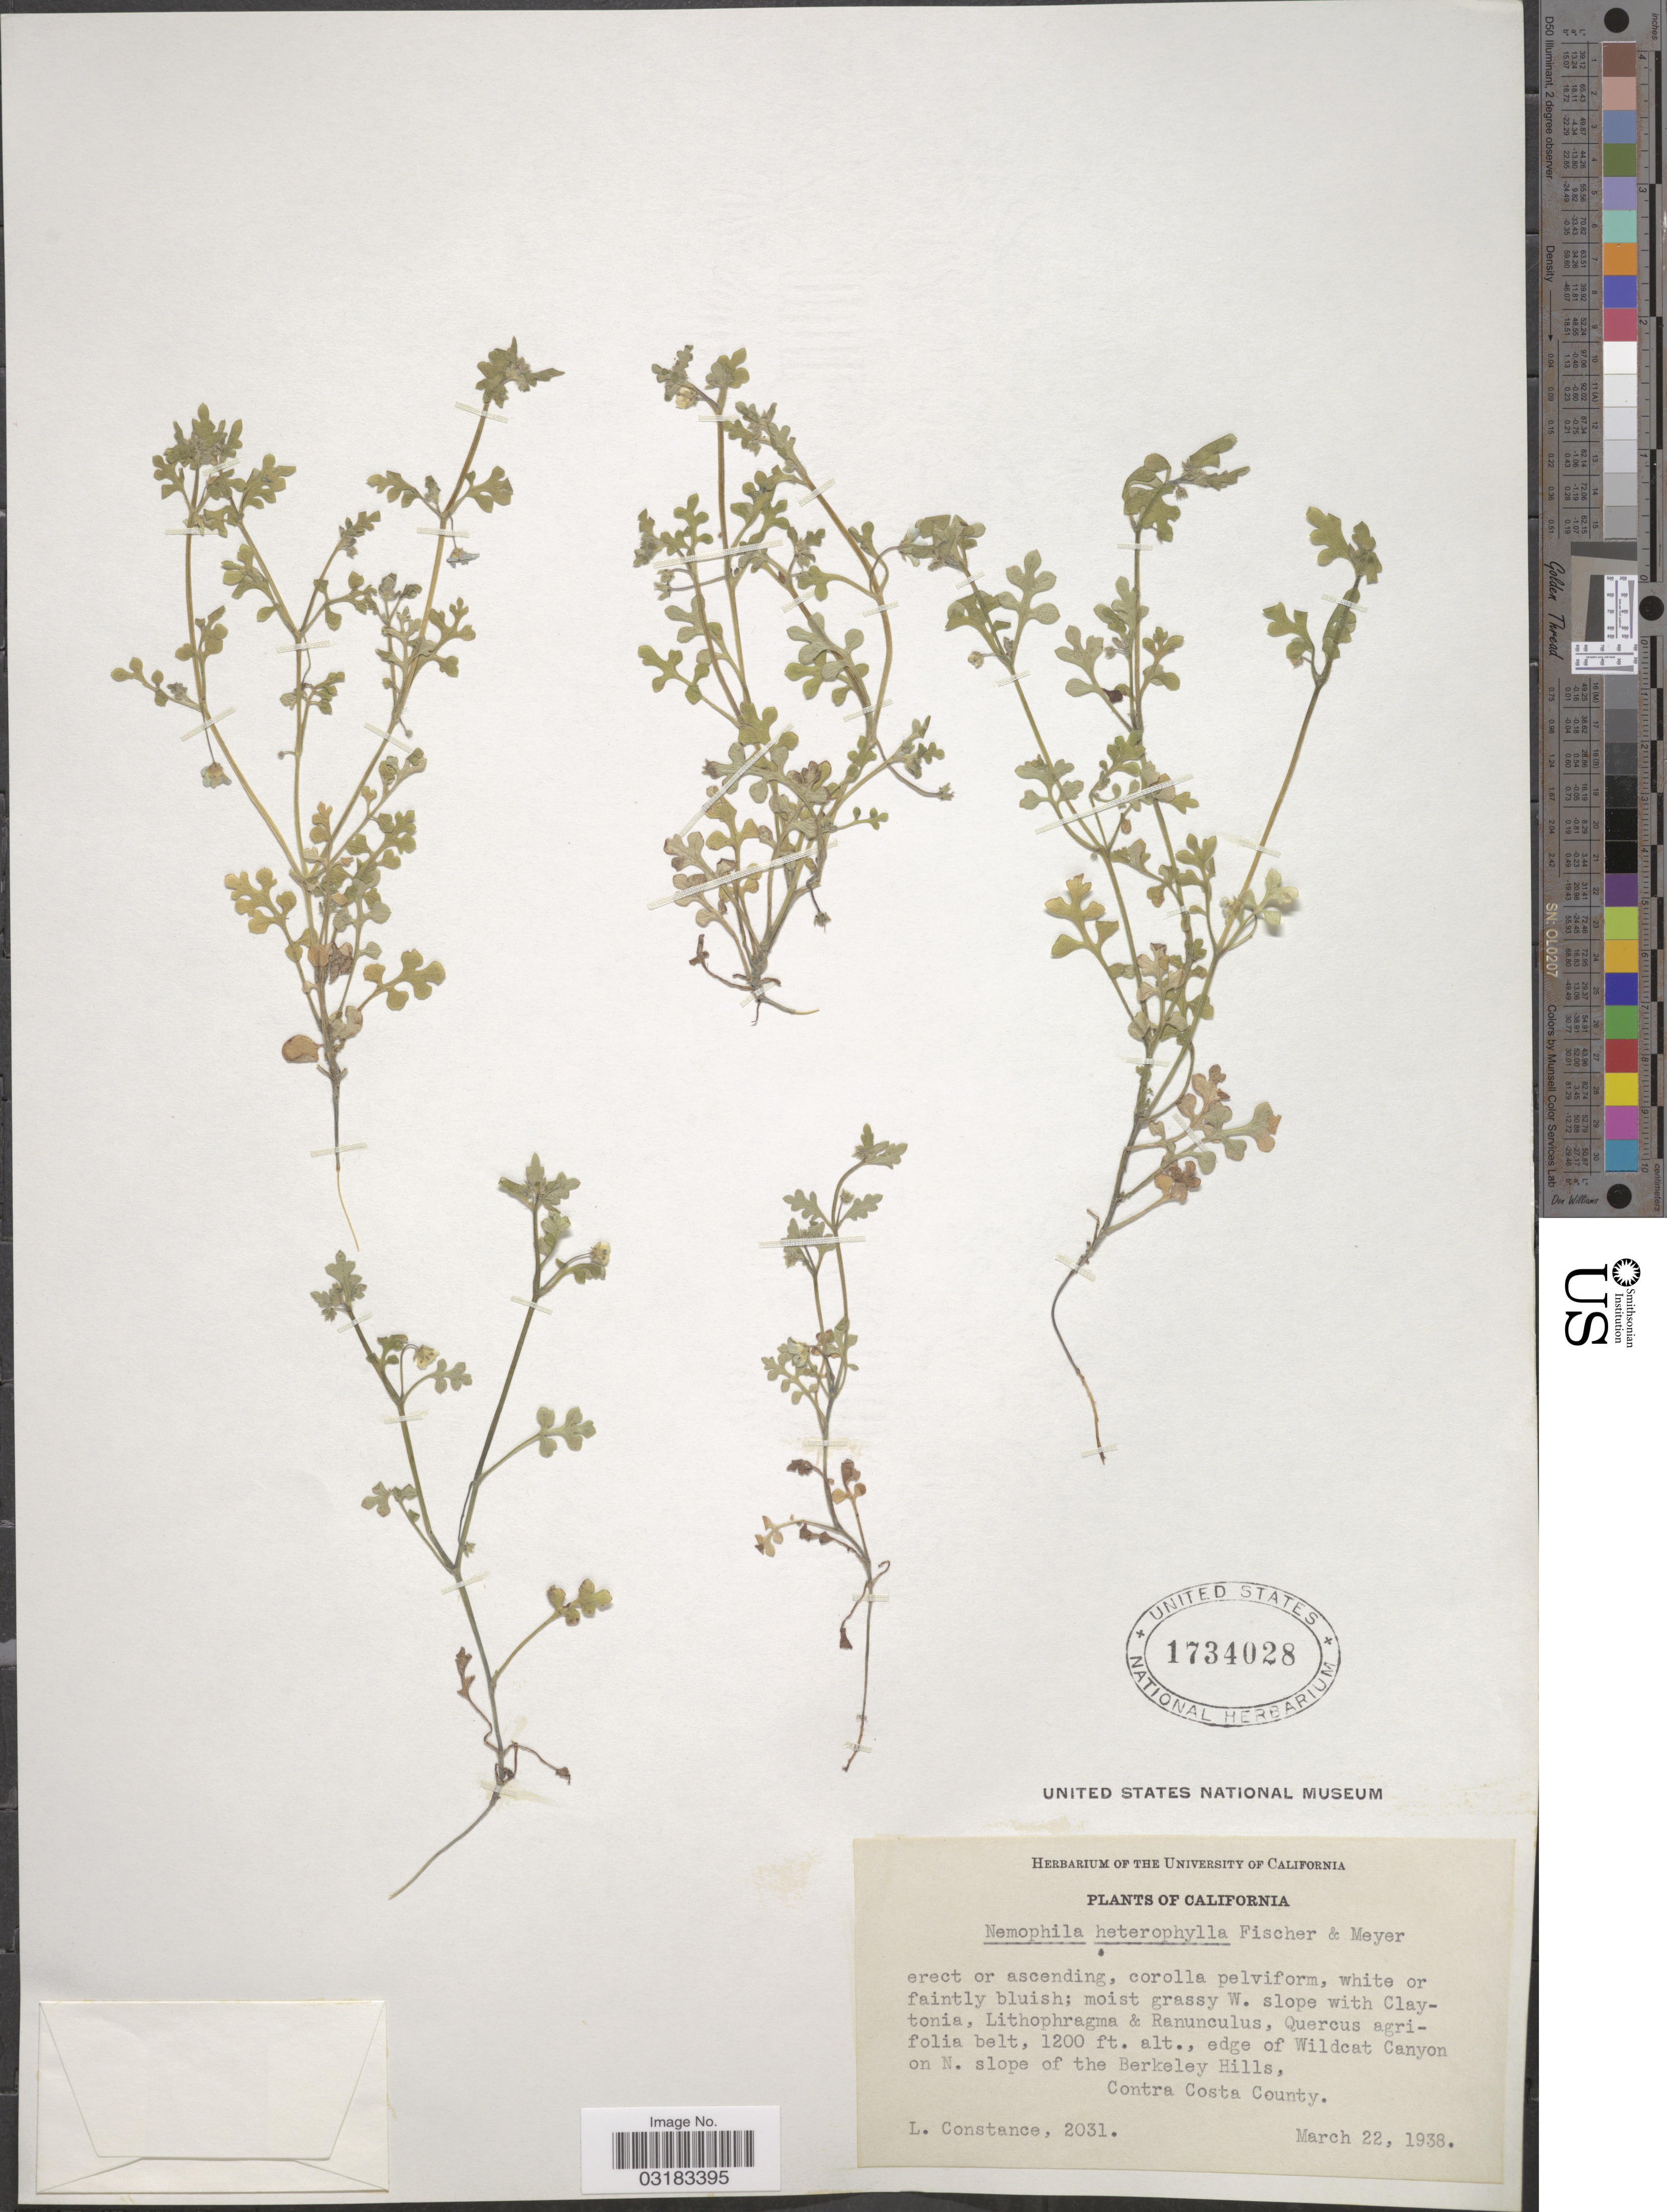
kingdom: Plantae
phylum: Tracheophyta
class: Magnoliopsida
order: Boraginales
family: Hydrophyllaceae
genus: Nemophila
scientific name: Nemophila heterophylla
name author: Fisch. & C.A. Mey.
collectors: L. Constance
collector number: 2031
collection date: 1938-03-22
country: United States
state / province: California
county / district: Contra Costa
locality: Edge of Wildcat Canyon on N. slope of the Berkeley Hills, Contra Costa County.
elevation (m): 366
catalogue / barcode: US 1734028